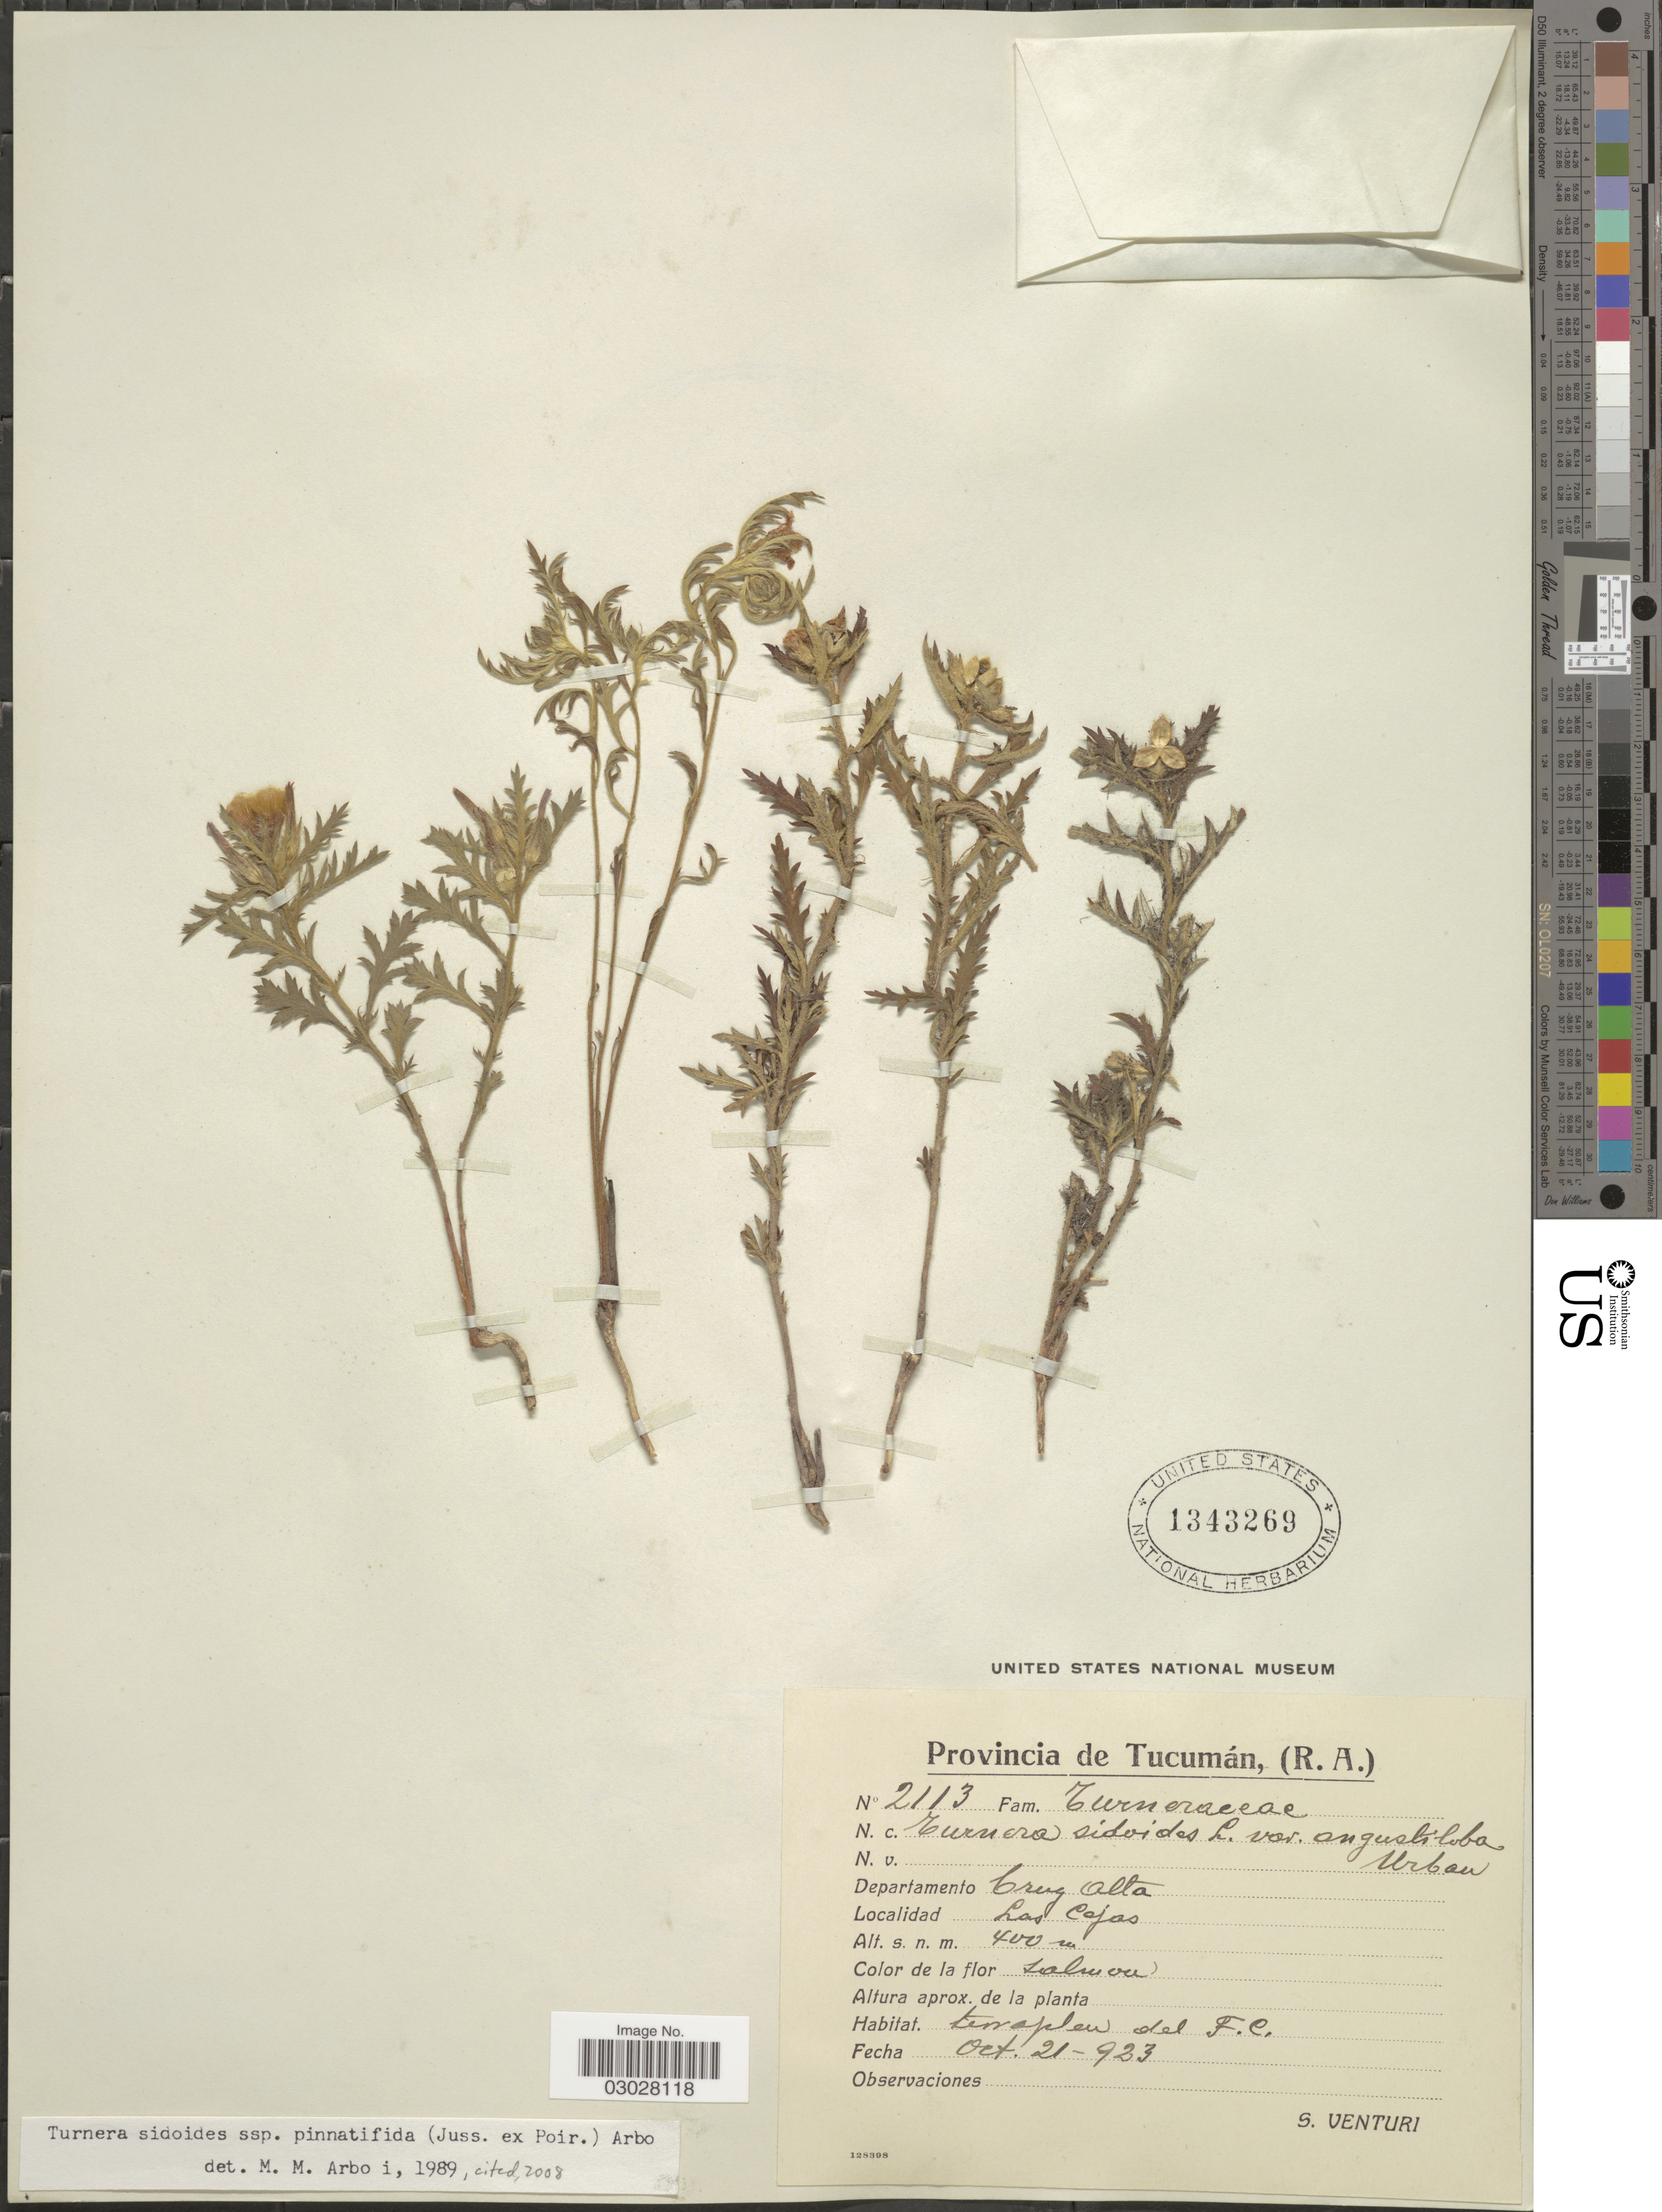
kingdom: Plantae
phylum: Tracheophyta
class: Magnoliopsida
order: Malpighiales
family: Turneraceae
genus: Turnera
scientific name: Turnera sidoides subsp. pinnatifida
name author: (Juss. ex Poir.) Arbo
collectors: S. Venturi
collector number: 2113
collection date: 1923-10-21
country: Argentina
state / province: Tucuman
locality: Provincia de Tucumán, (R.A.). Departamento Cruy Alta. Las Cajas.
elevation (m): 400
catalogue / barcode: US 1343269